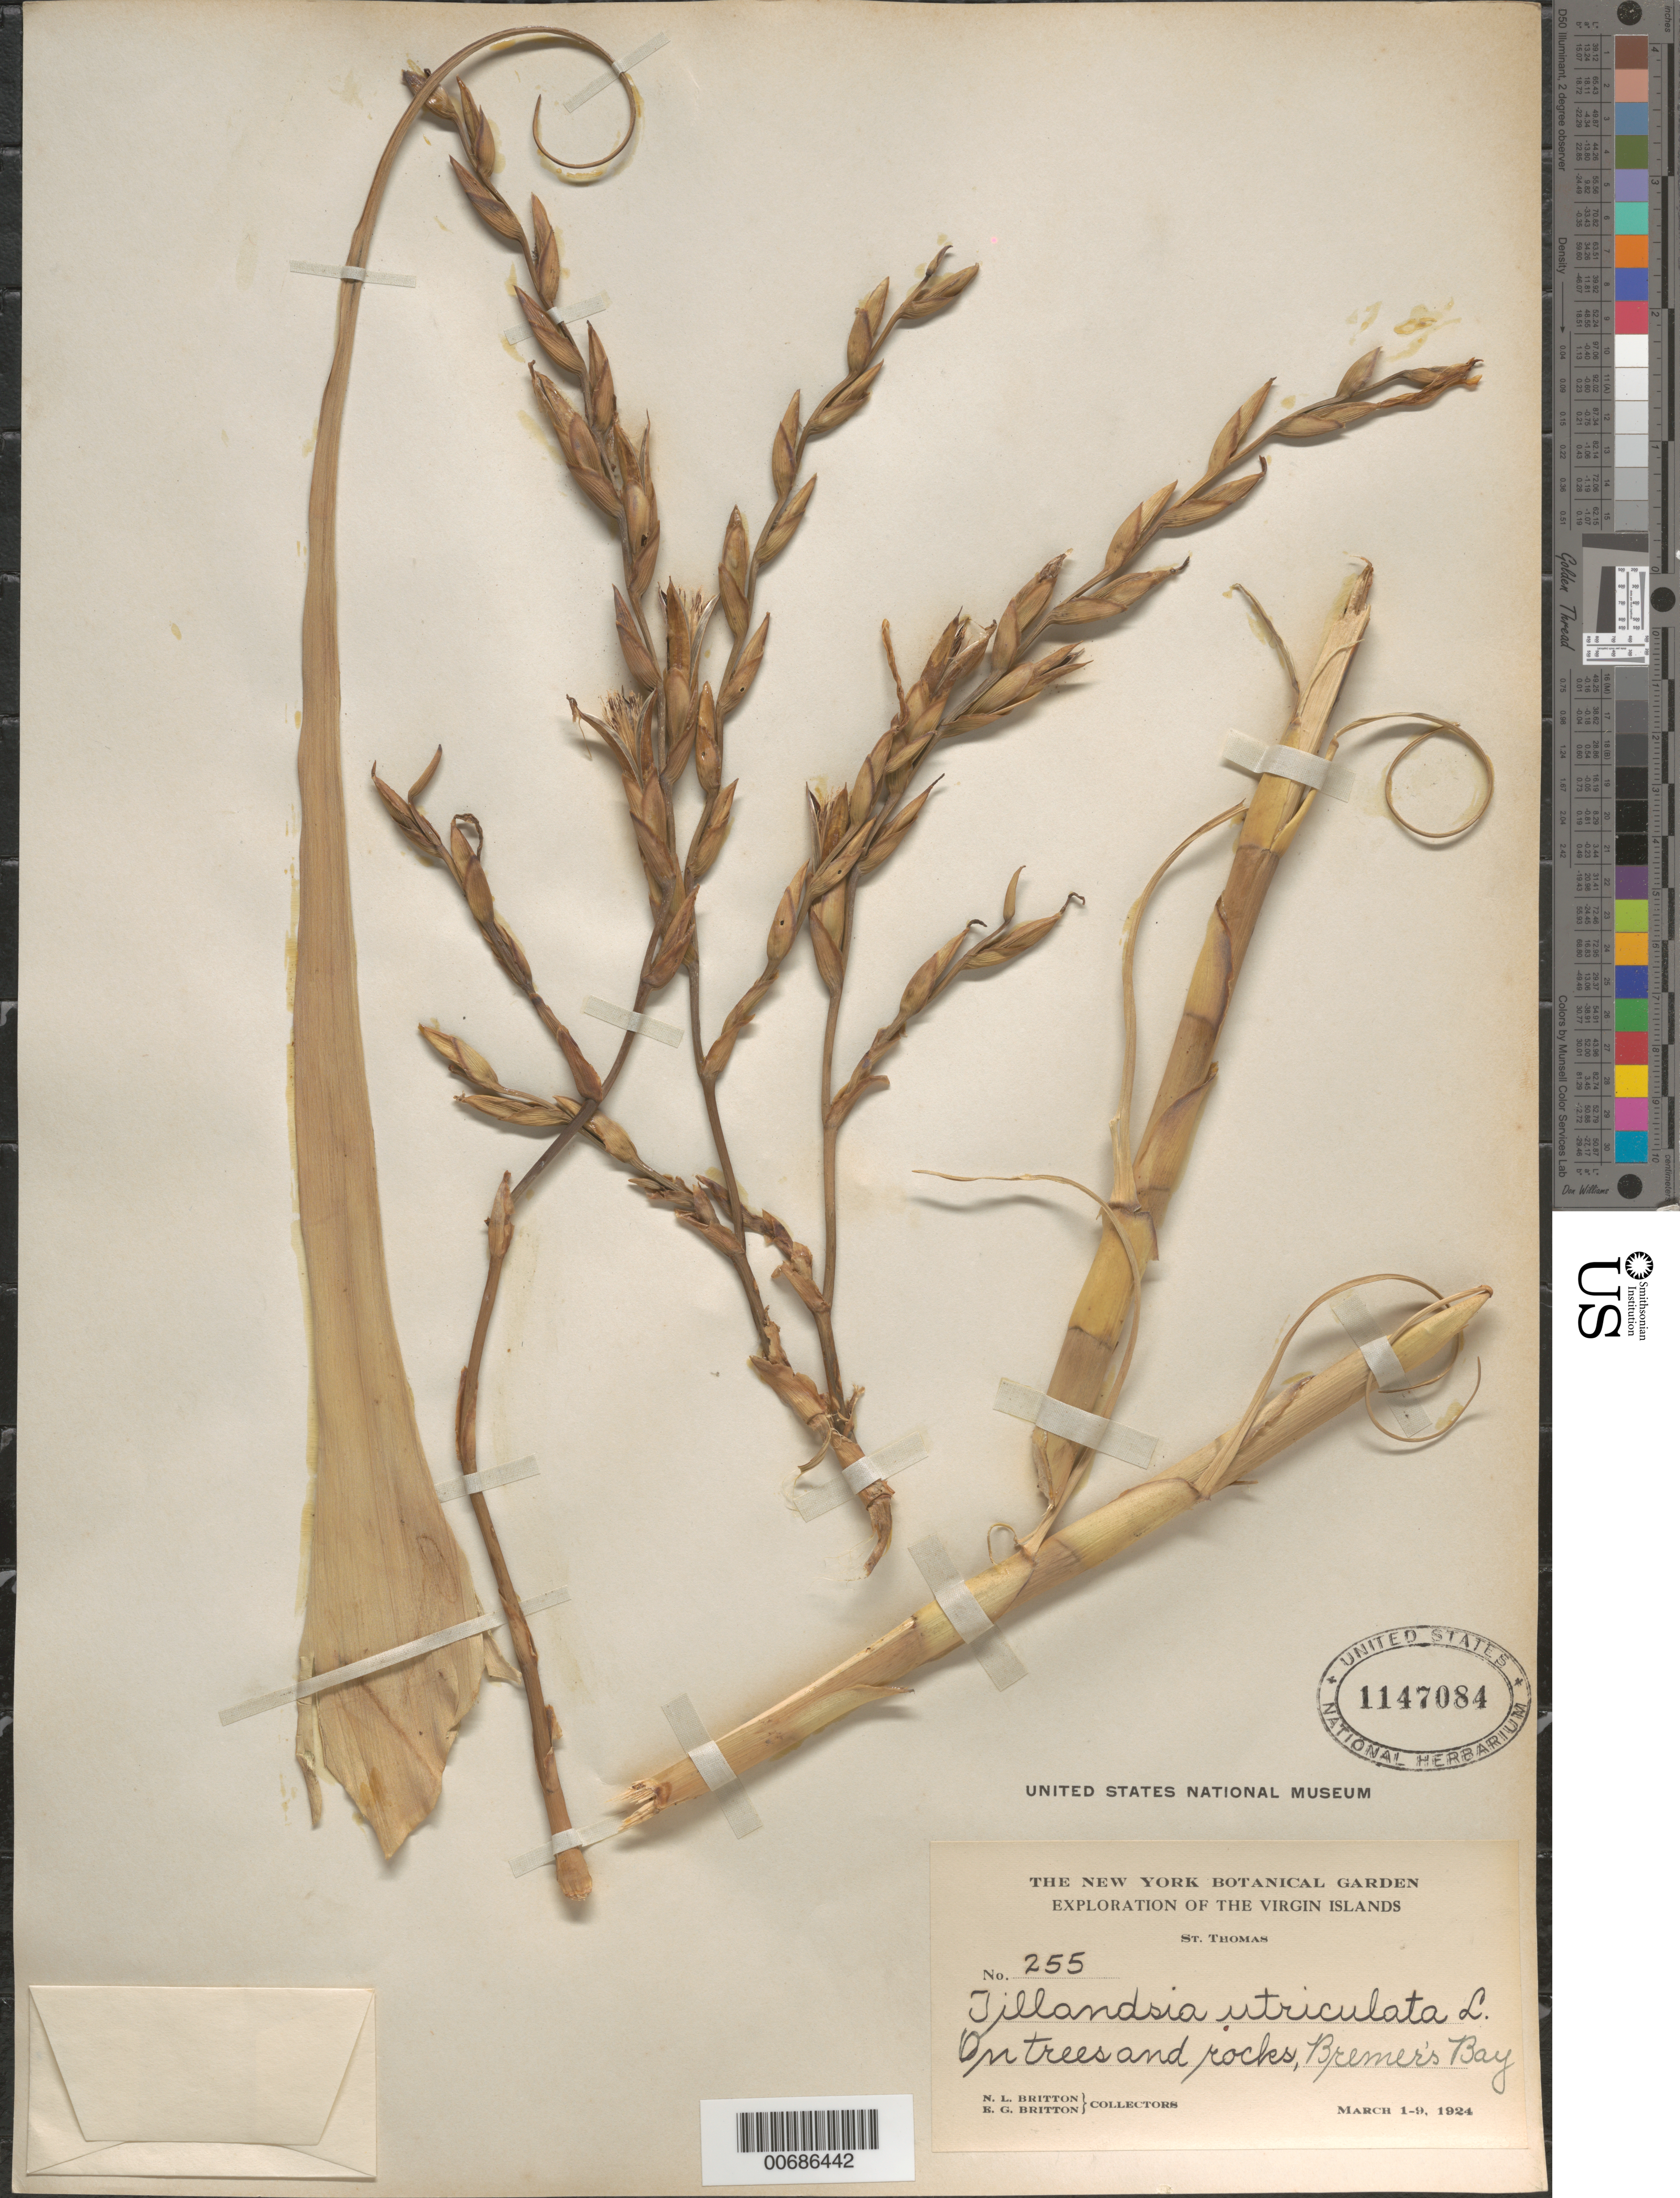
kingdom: Plantae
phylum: Tracheophyta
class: Liliopsida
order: Poales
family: Bromeliaceae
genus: Tillandsia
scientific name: Tillandsia utriculata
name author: L.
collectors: N. Britton & E. G. Britton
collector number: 255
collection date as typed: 01 Mar 1924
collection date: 1924-03-01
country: U.S. Virgin Islands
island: St. Thomas Island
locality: Bremer's Bay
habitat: On trees and rocks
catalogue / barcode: US 1147084